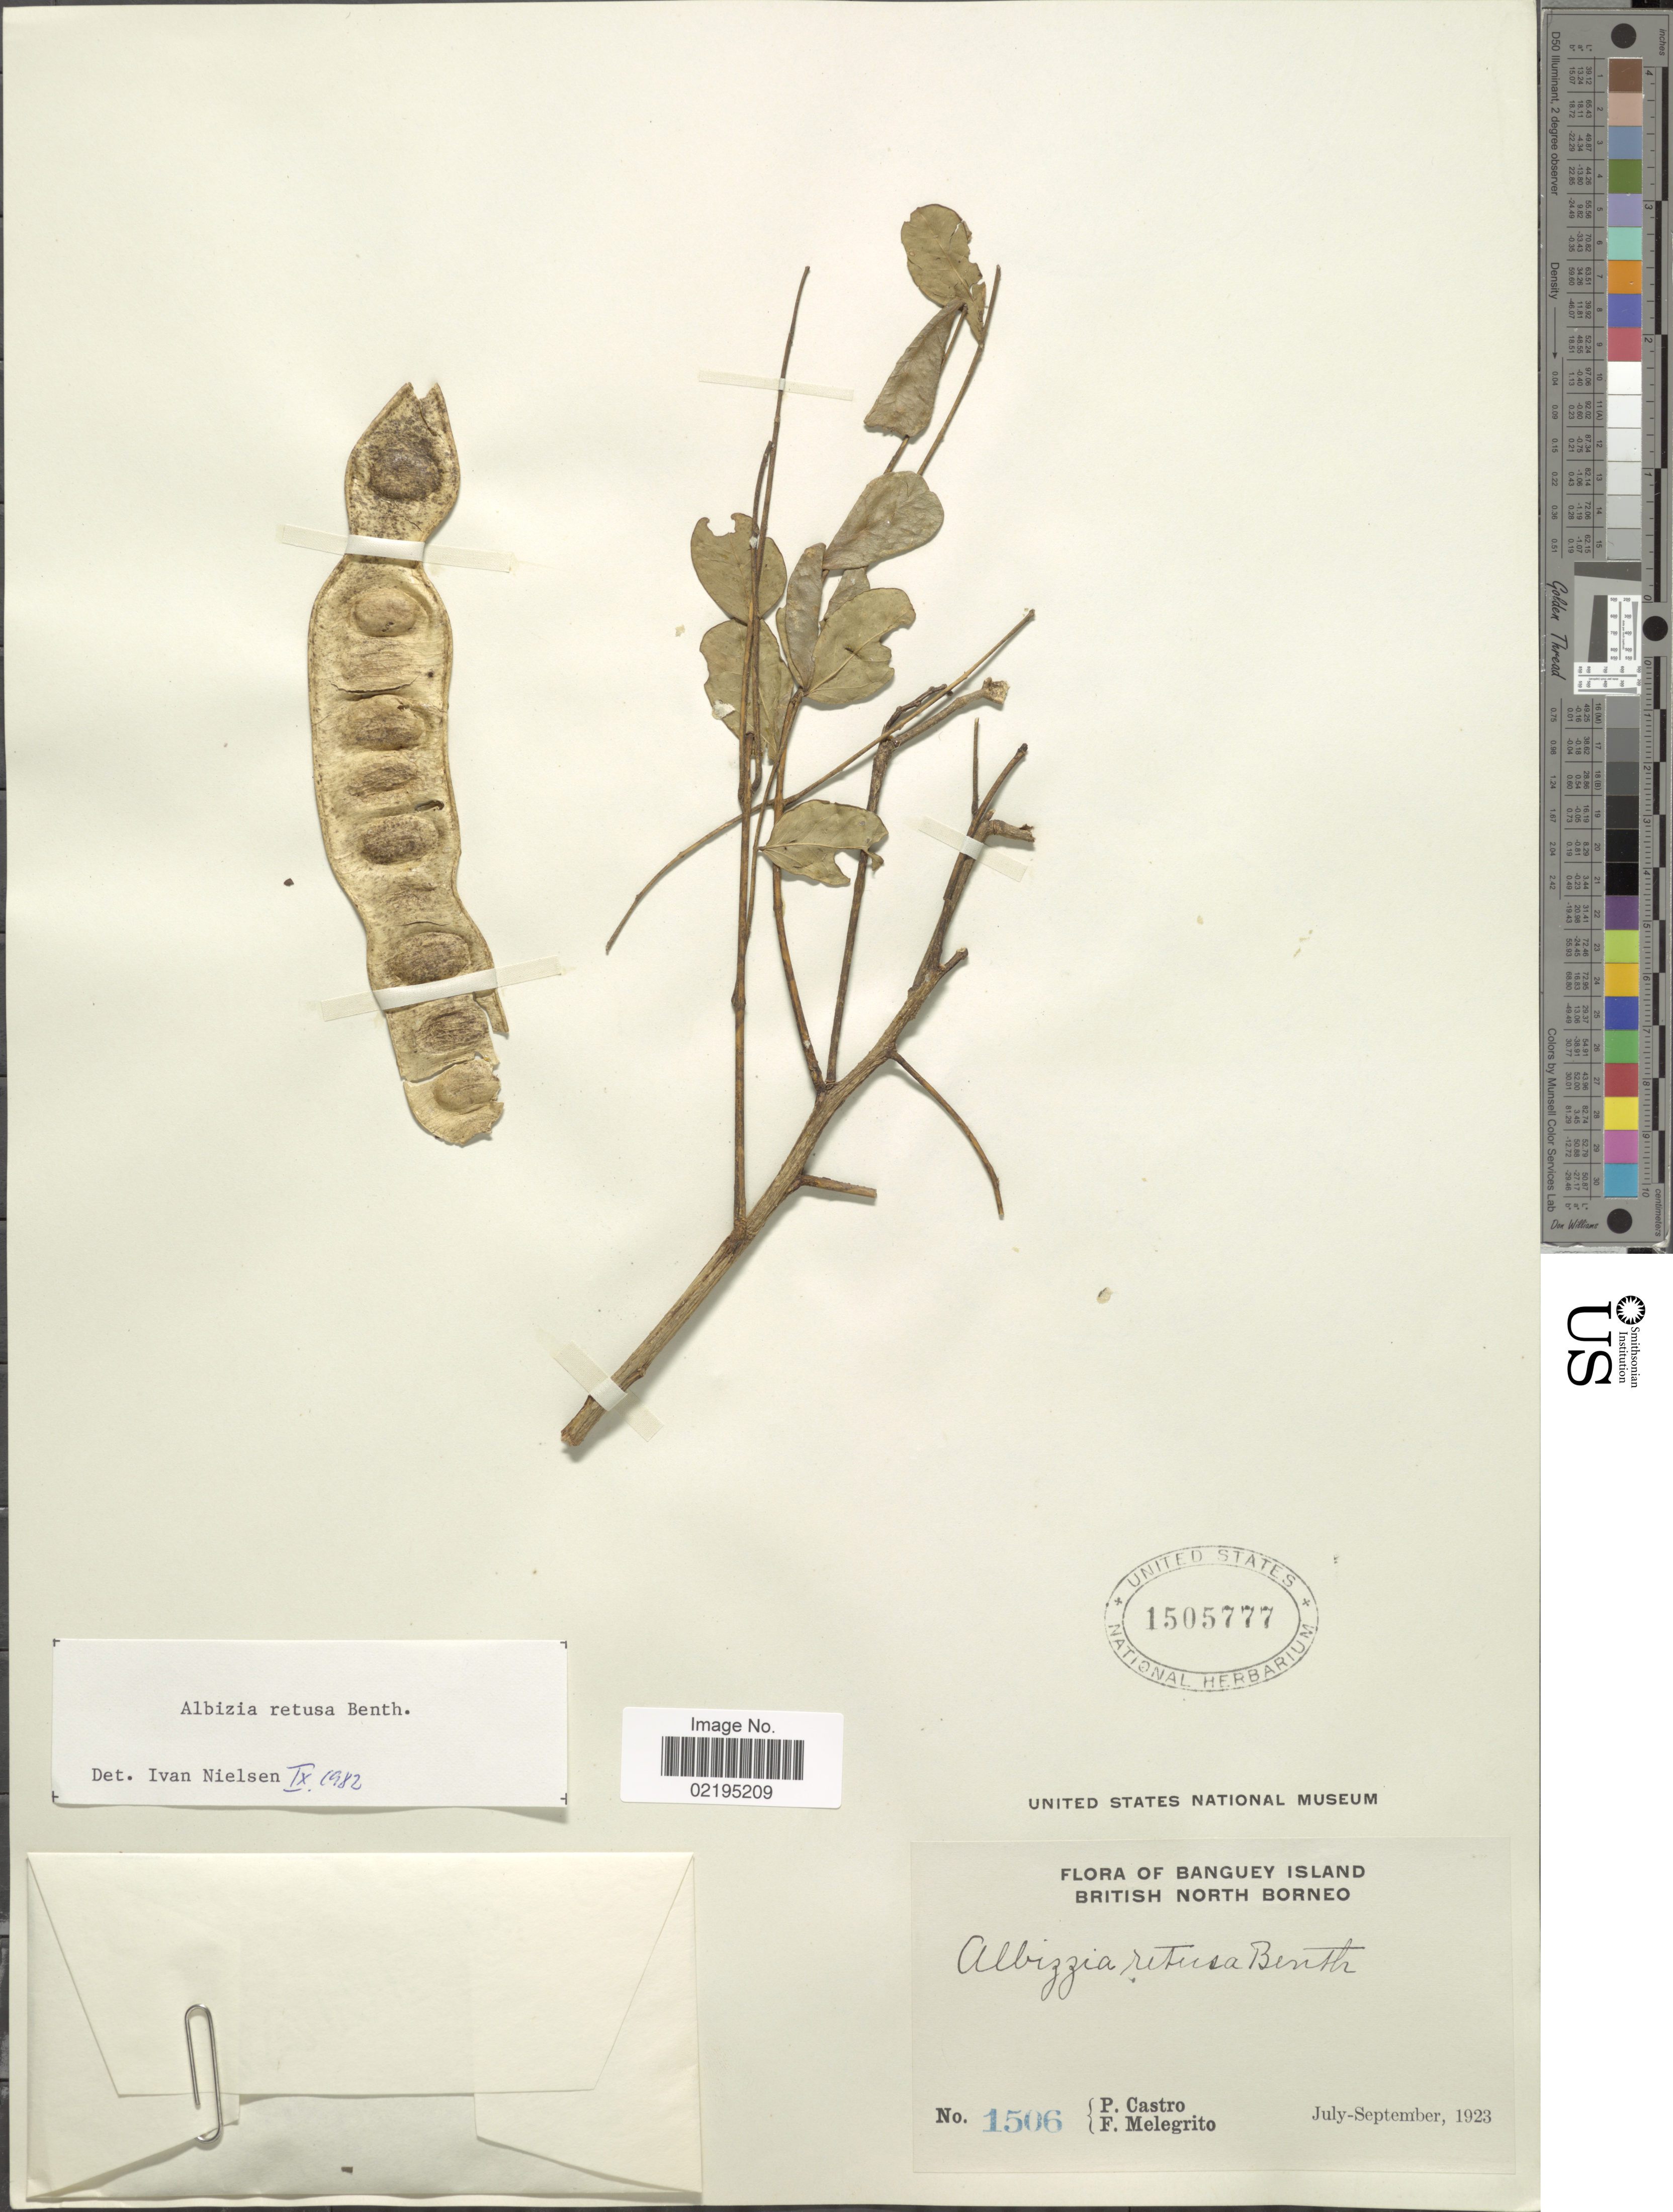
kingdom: Plantae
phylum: Tracheophyta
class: Magnoliopsida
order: Fabales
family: Fabaceae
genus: Albizia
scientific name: Albizia retusa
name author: Benth.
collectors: P. Castro & F. Melegrito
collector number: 1506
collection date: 1923-07/1923-09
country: Malaysia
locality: Banguey Island, British North Borneo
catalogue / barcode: US 1505777